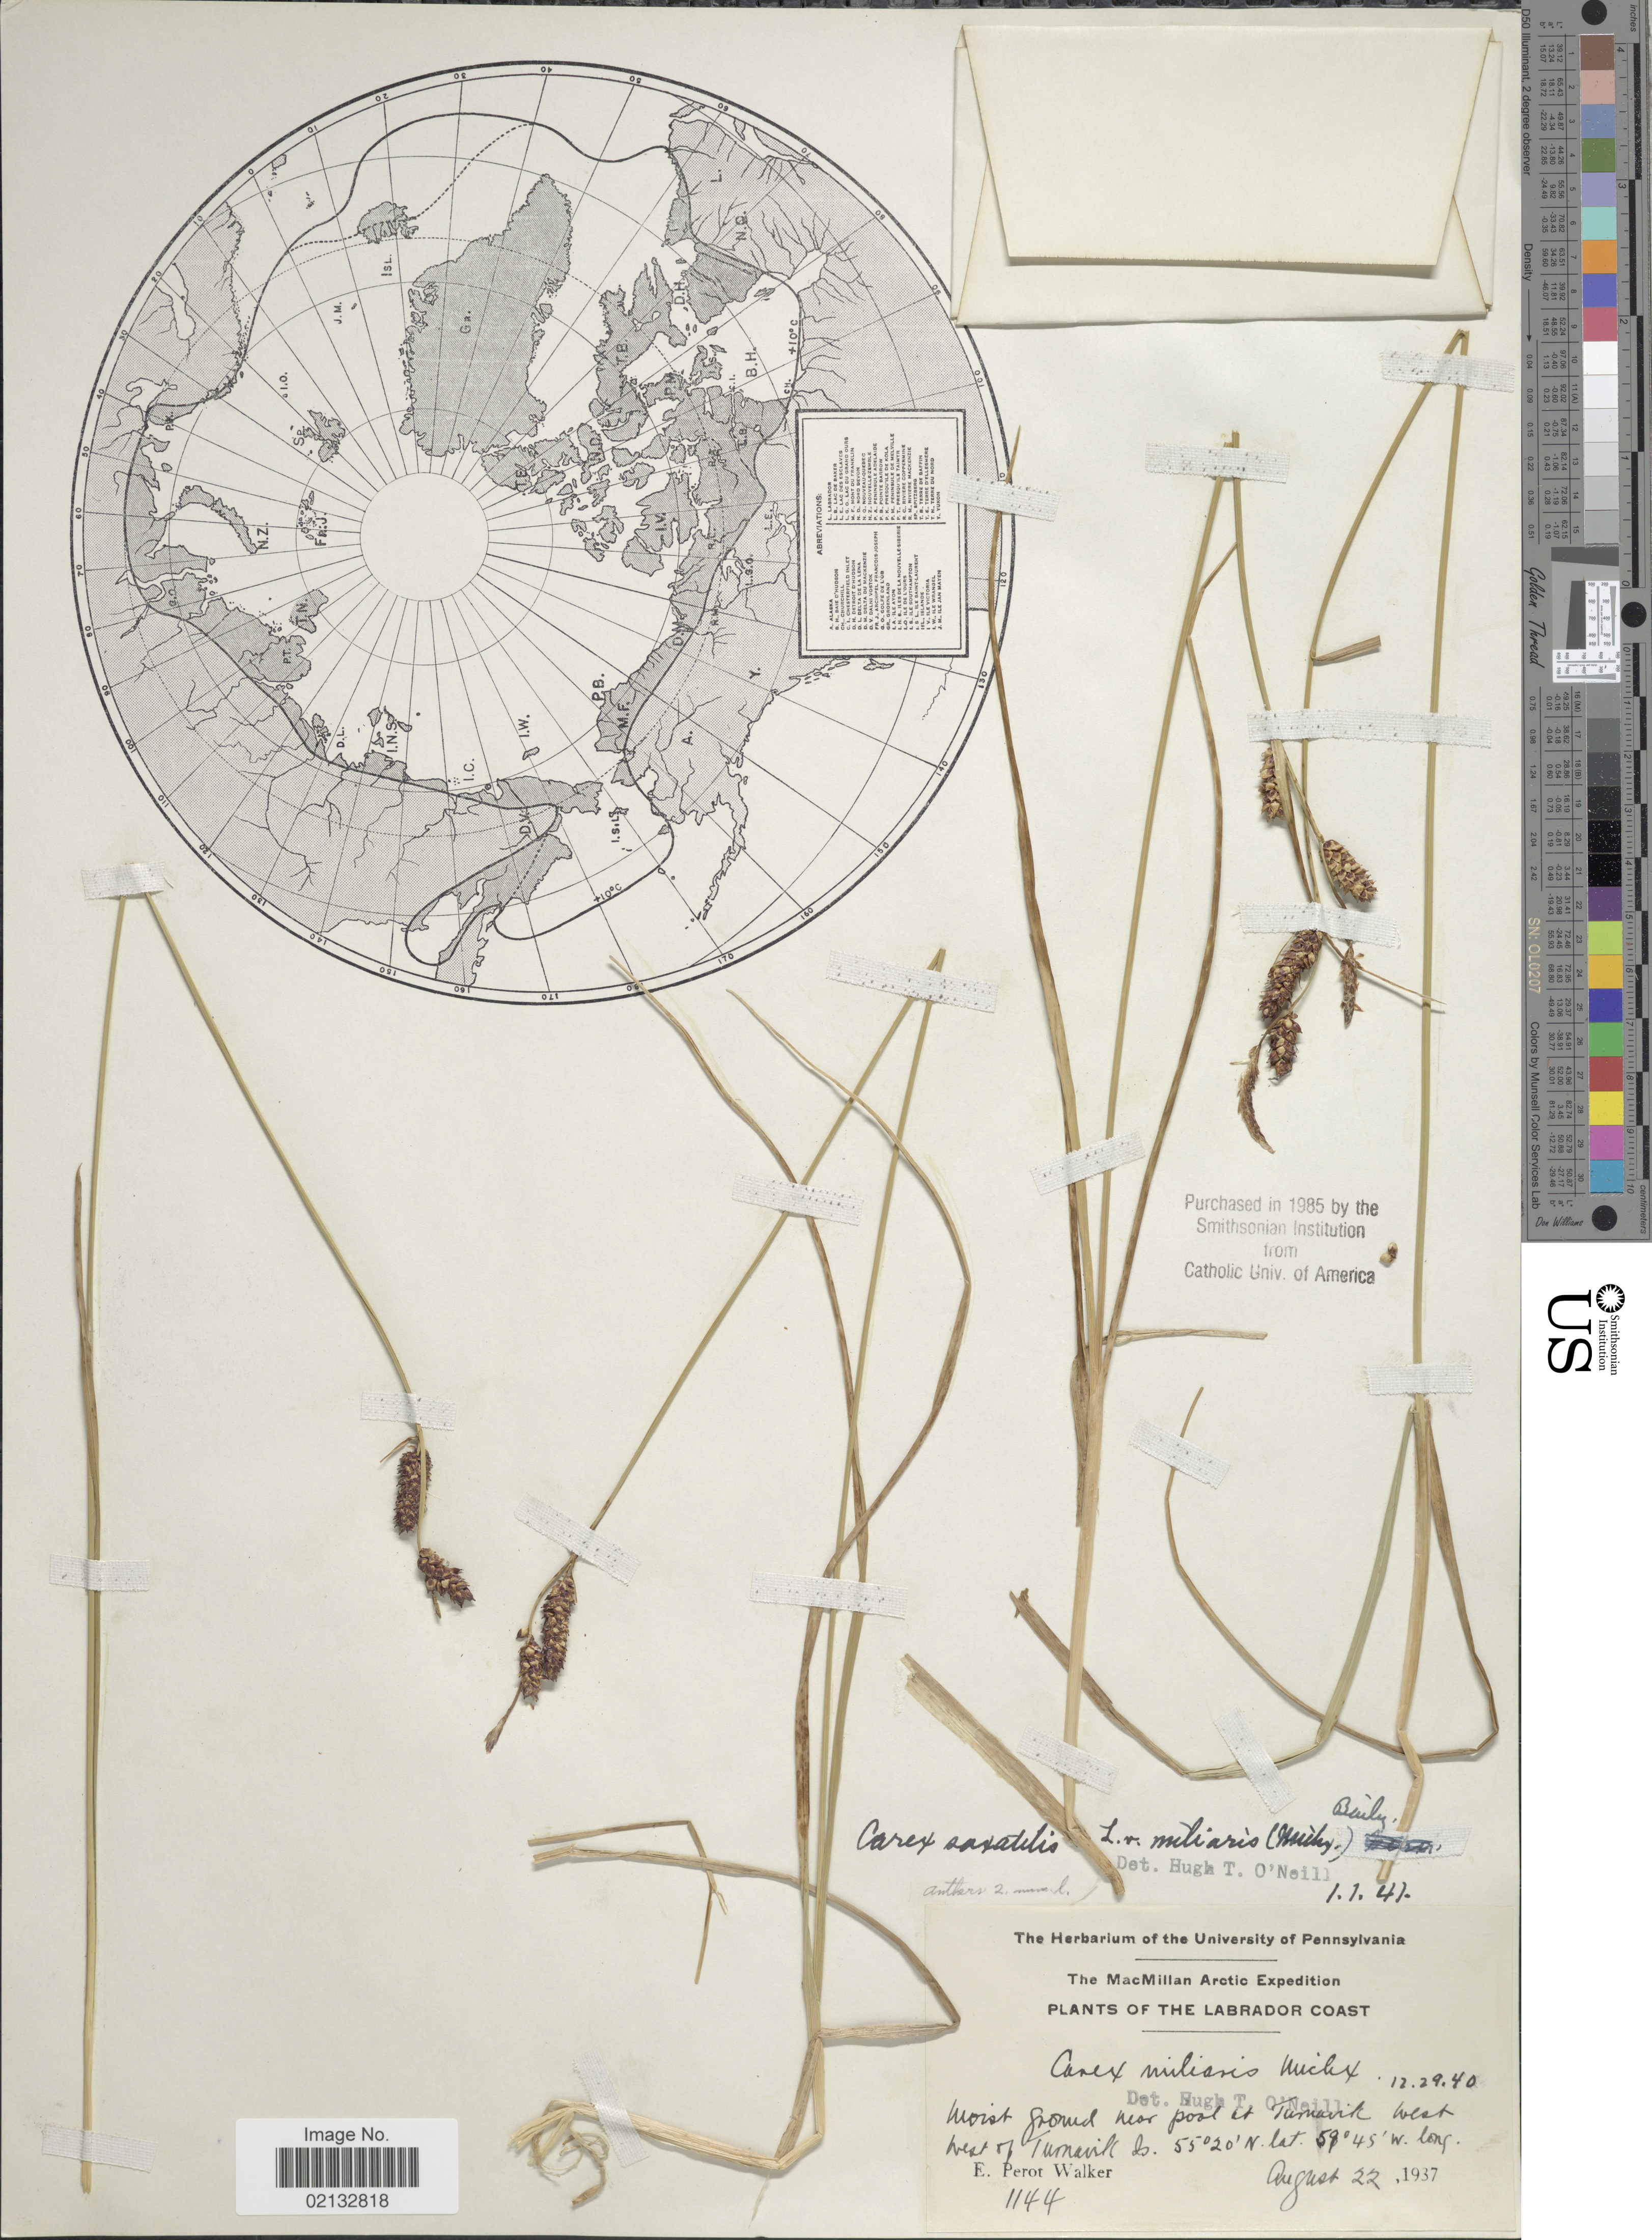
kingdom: Plantae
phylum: Tracheophyta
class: Liliopsida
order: Poales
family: Cyperaceae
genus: Carex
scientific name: Carex saxatilis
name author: L.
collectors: E. P. Walker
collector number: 1144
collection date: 1937-08-22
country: Canada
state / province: Newfoundland and Labrador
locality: Labrador Coast. Moist ground near pool at Turnavik West, west of Turnavik Is.